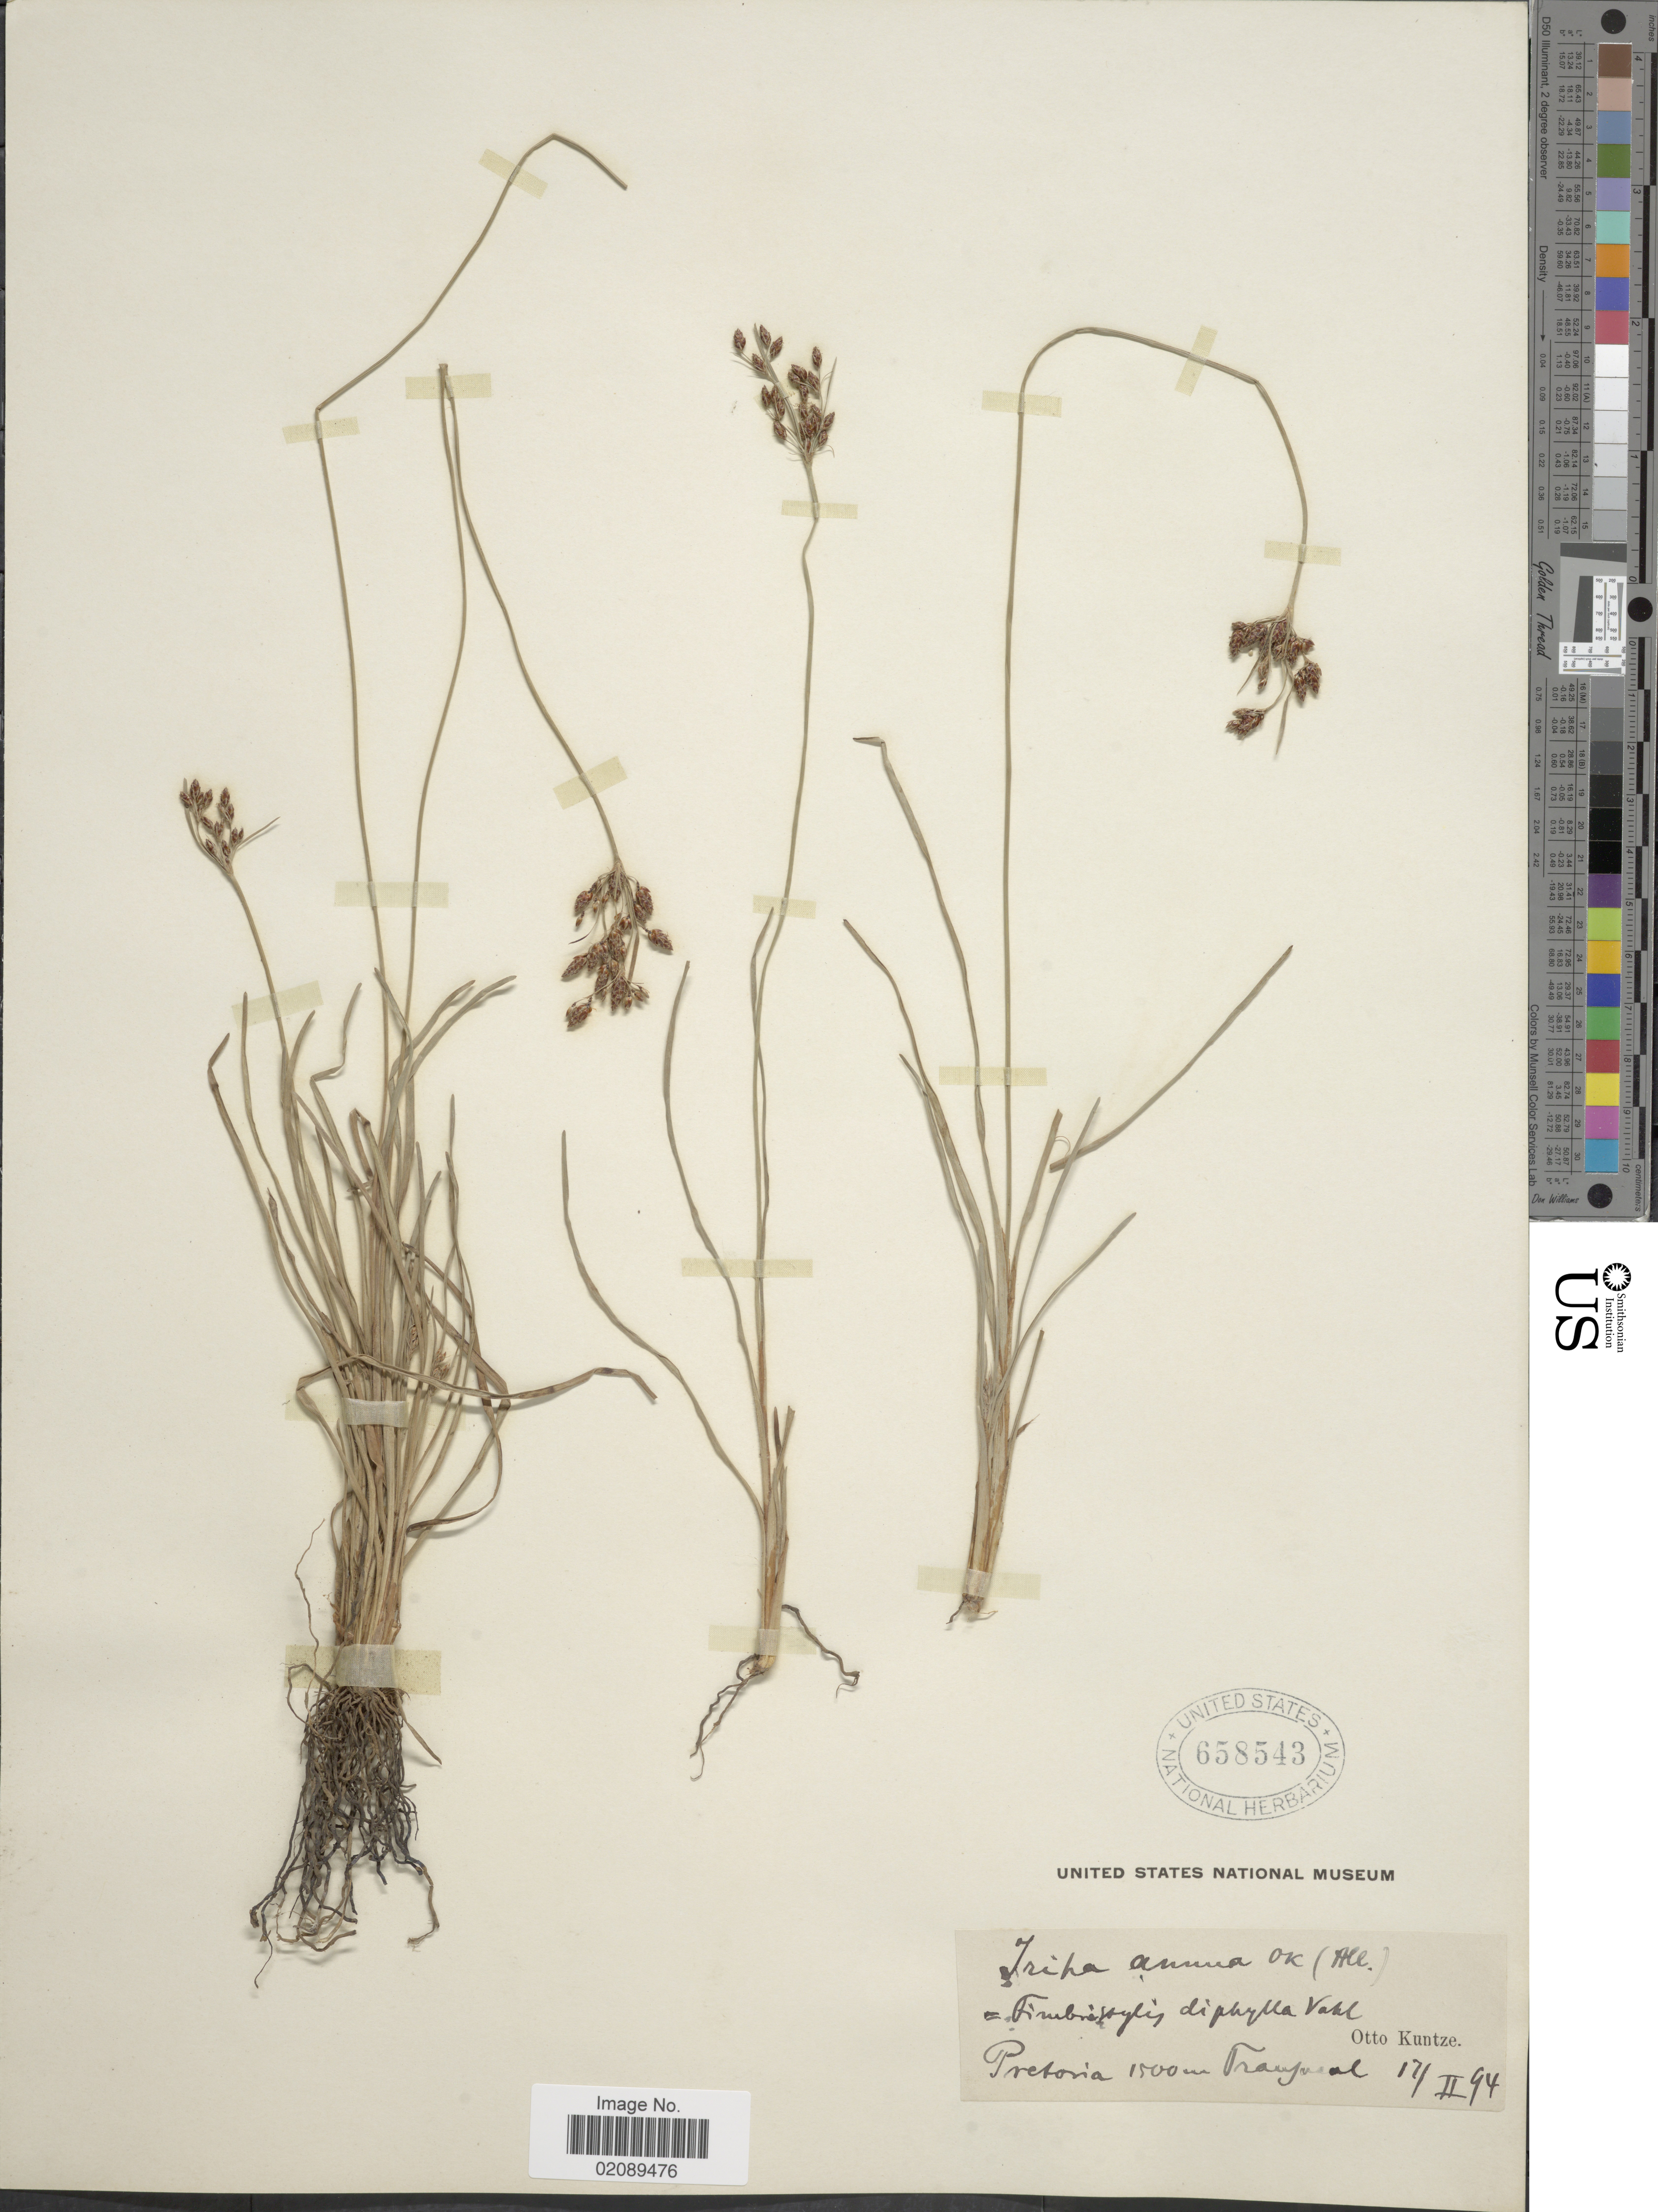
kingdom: Plantae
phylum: Tracheophyta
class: Liliopsida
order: Poales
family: Cyperaceae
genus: Fimbristylis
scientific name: Fimbristylis dichotoma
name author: (L.) Vahl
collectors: C.E.O. Kuntze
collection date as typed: Transcribed d/m/y: 17/2/94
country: South Africa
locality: Pretoria, Transvaal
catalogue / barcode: US 658543